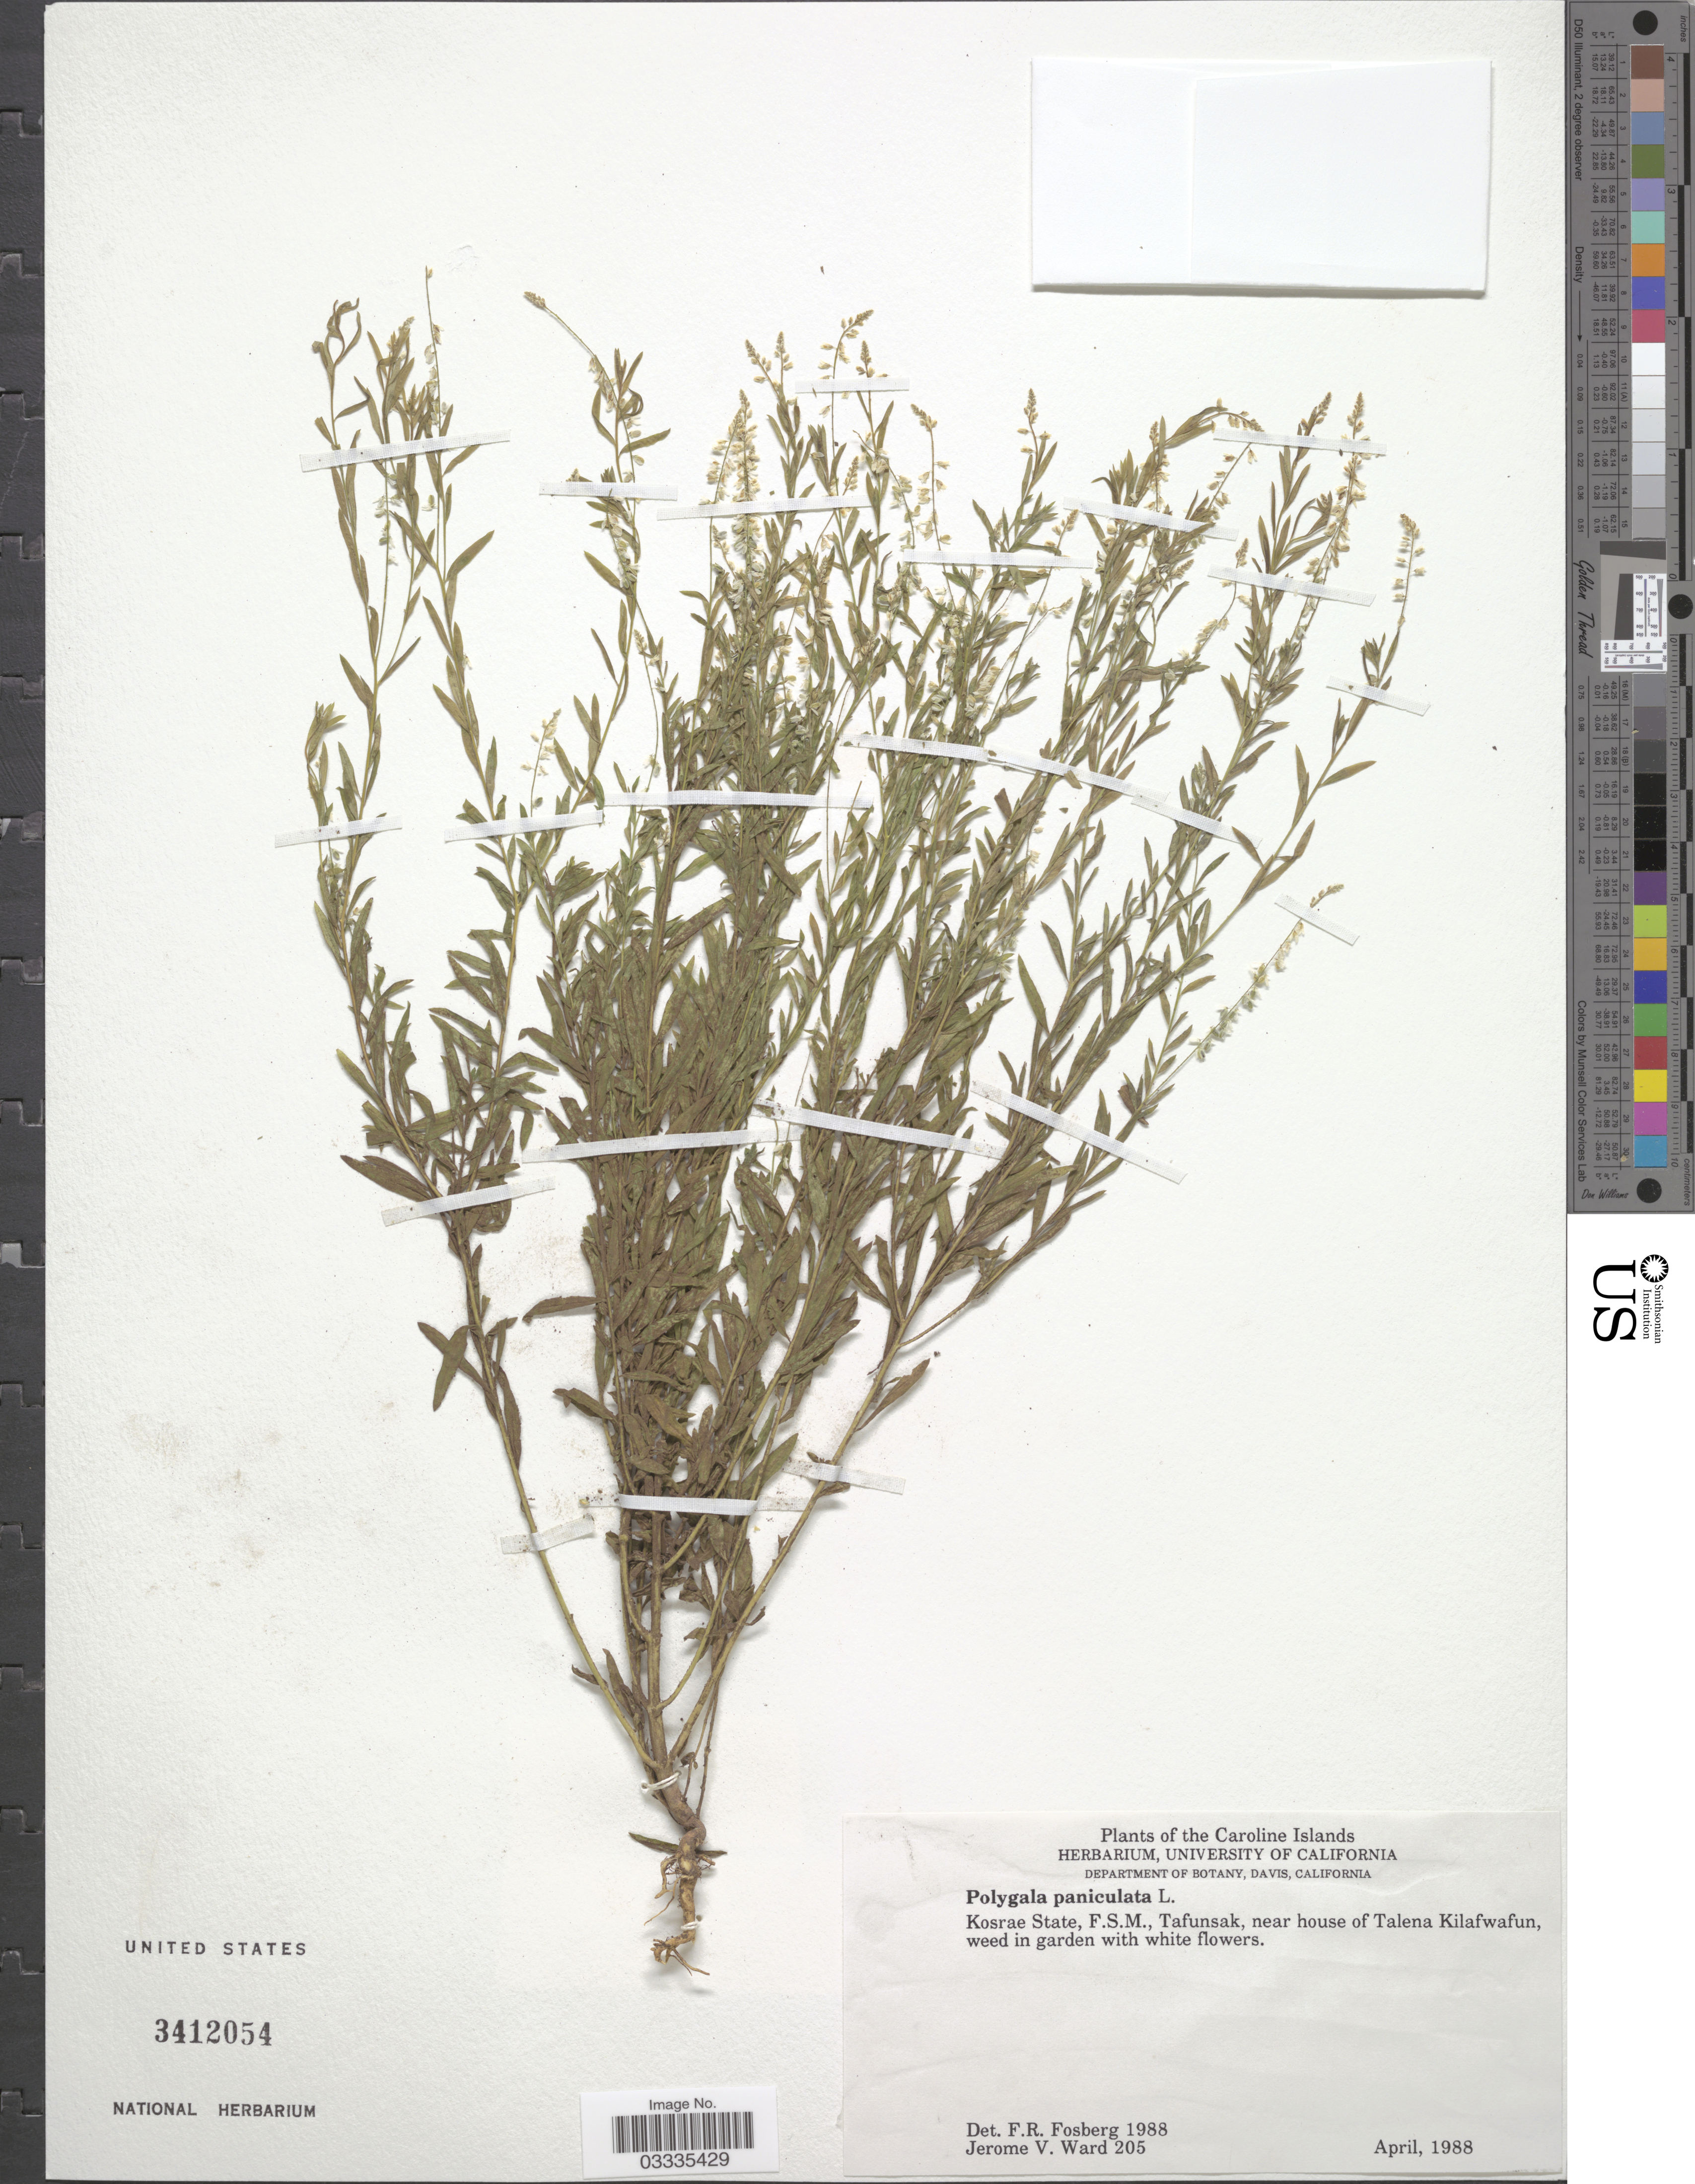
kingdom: Plantae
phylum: Tracheophyta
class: Magnoliopsida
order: Fabales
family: Polygalaceae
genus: Polygala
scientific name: Polygala paniculata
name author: L.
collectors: J. V. Ward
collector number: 205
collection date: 1988-04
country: Micronesia, Federated States of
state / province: Kosrae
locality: The Caroline Islands. F.S.M., Tafunsak, near house of Talena Kilafwafun.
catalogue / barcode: US 3412054